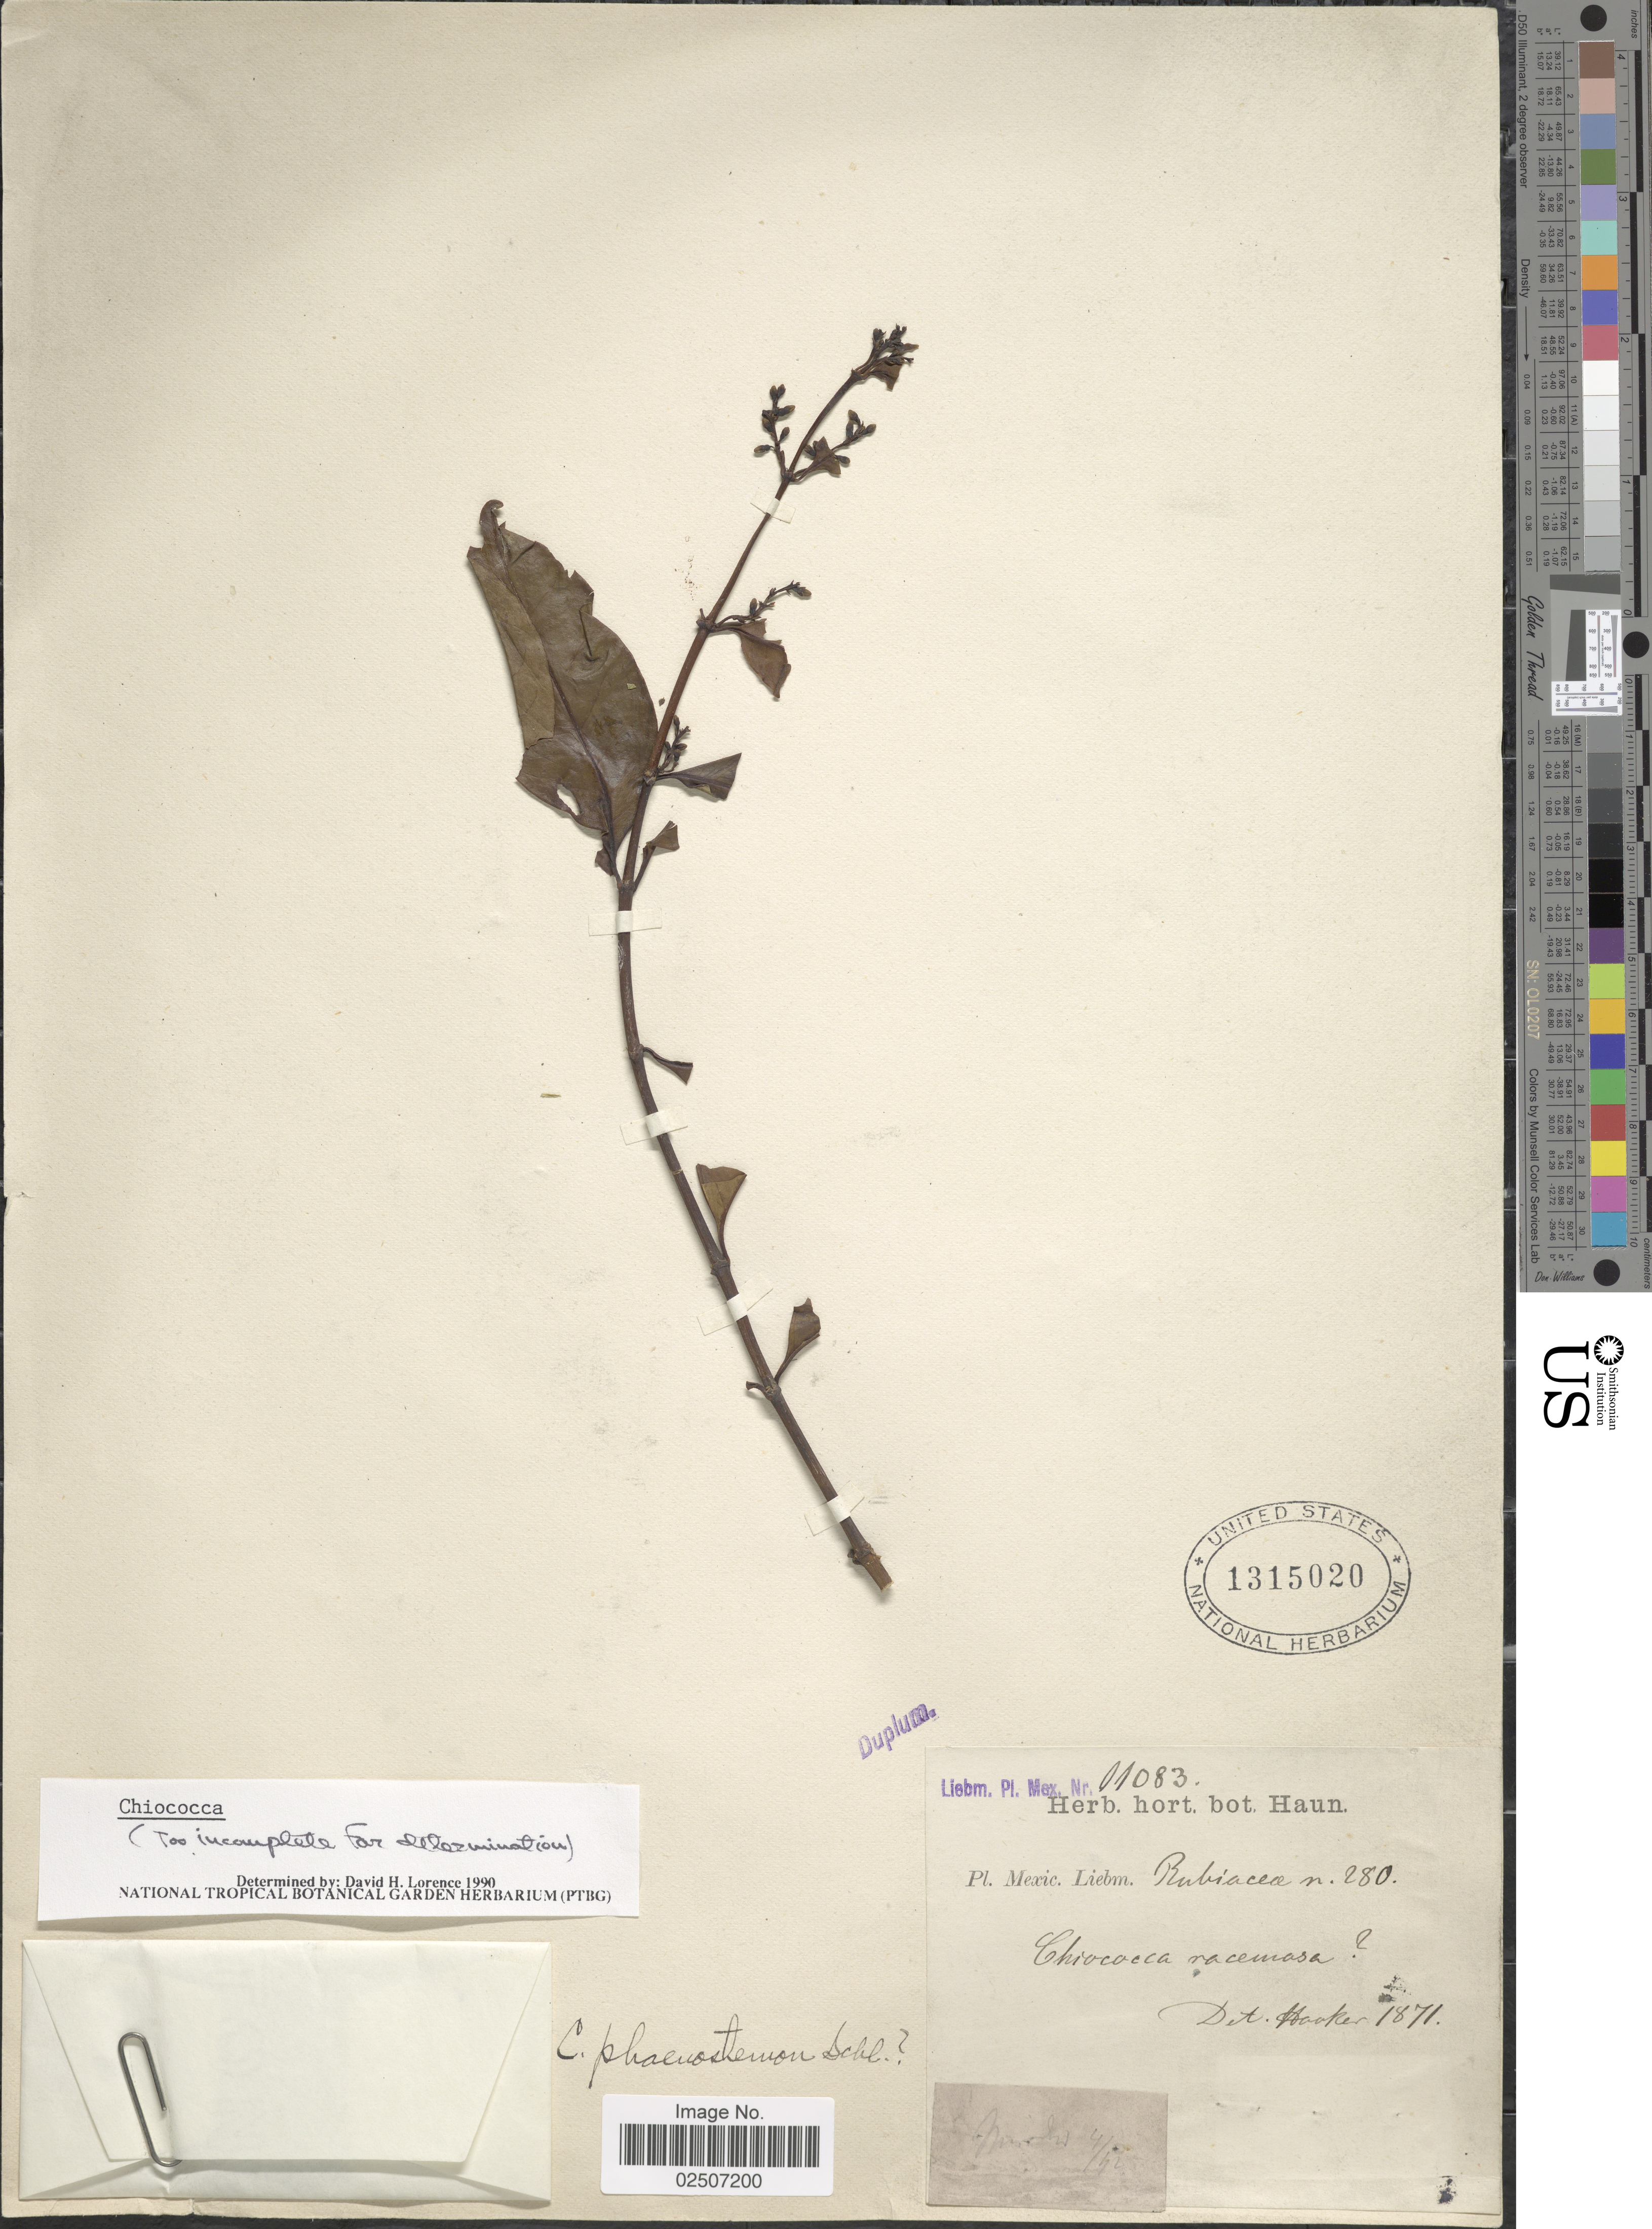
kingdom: Plantae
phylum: Tracheophyta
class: Magnoliopsida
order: Gentianales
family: Rubiaceae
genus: Chiococca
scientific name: Chiococca pachyphylla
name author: Wernham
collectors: Liebmann, --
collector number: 11083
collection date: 1842-04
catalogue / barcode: US 1315020